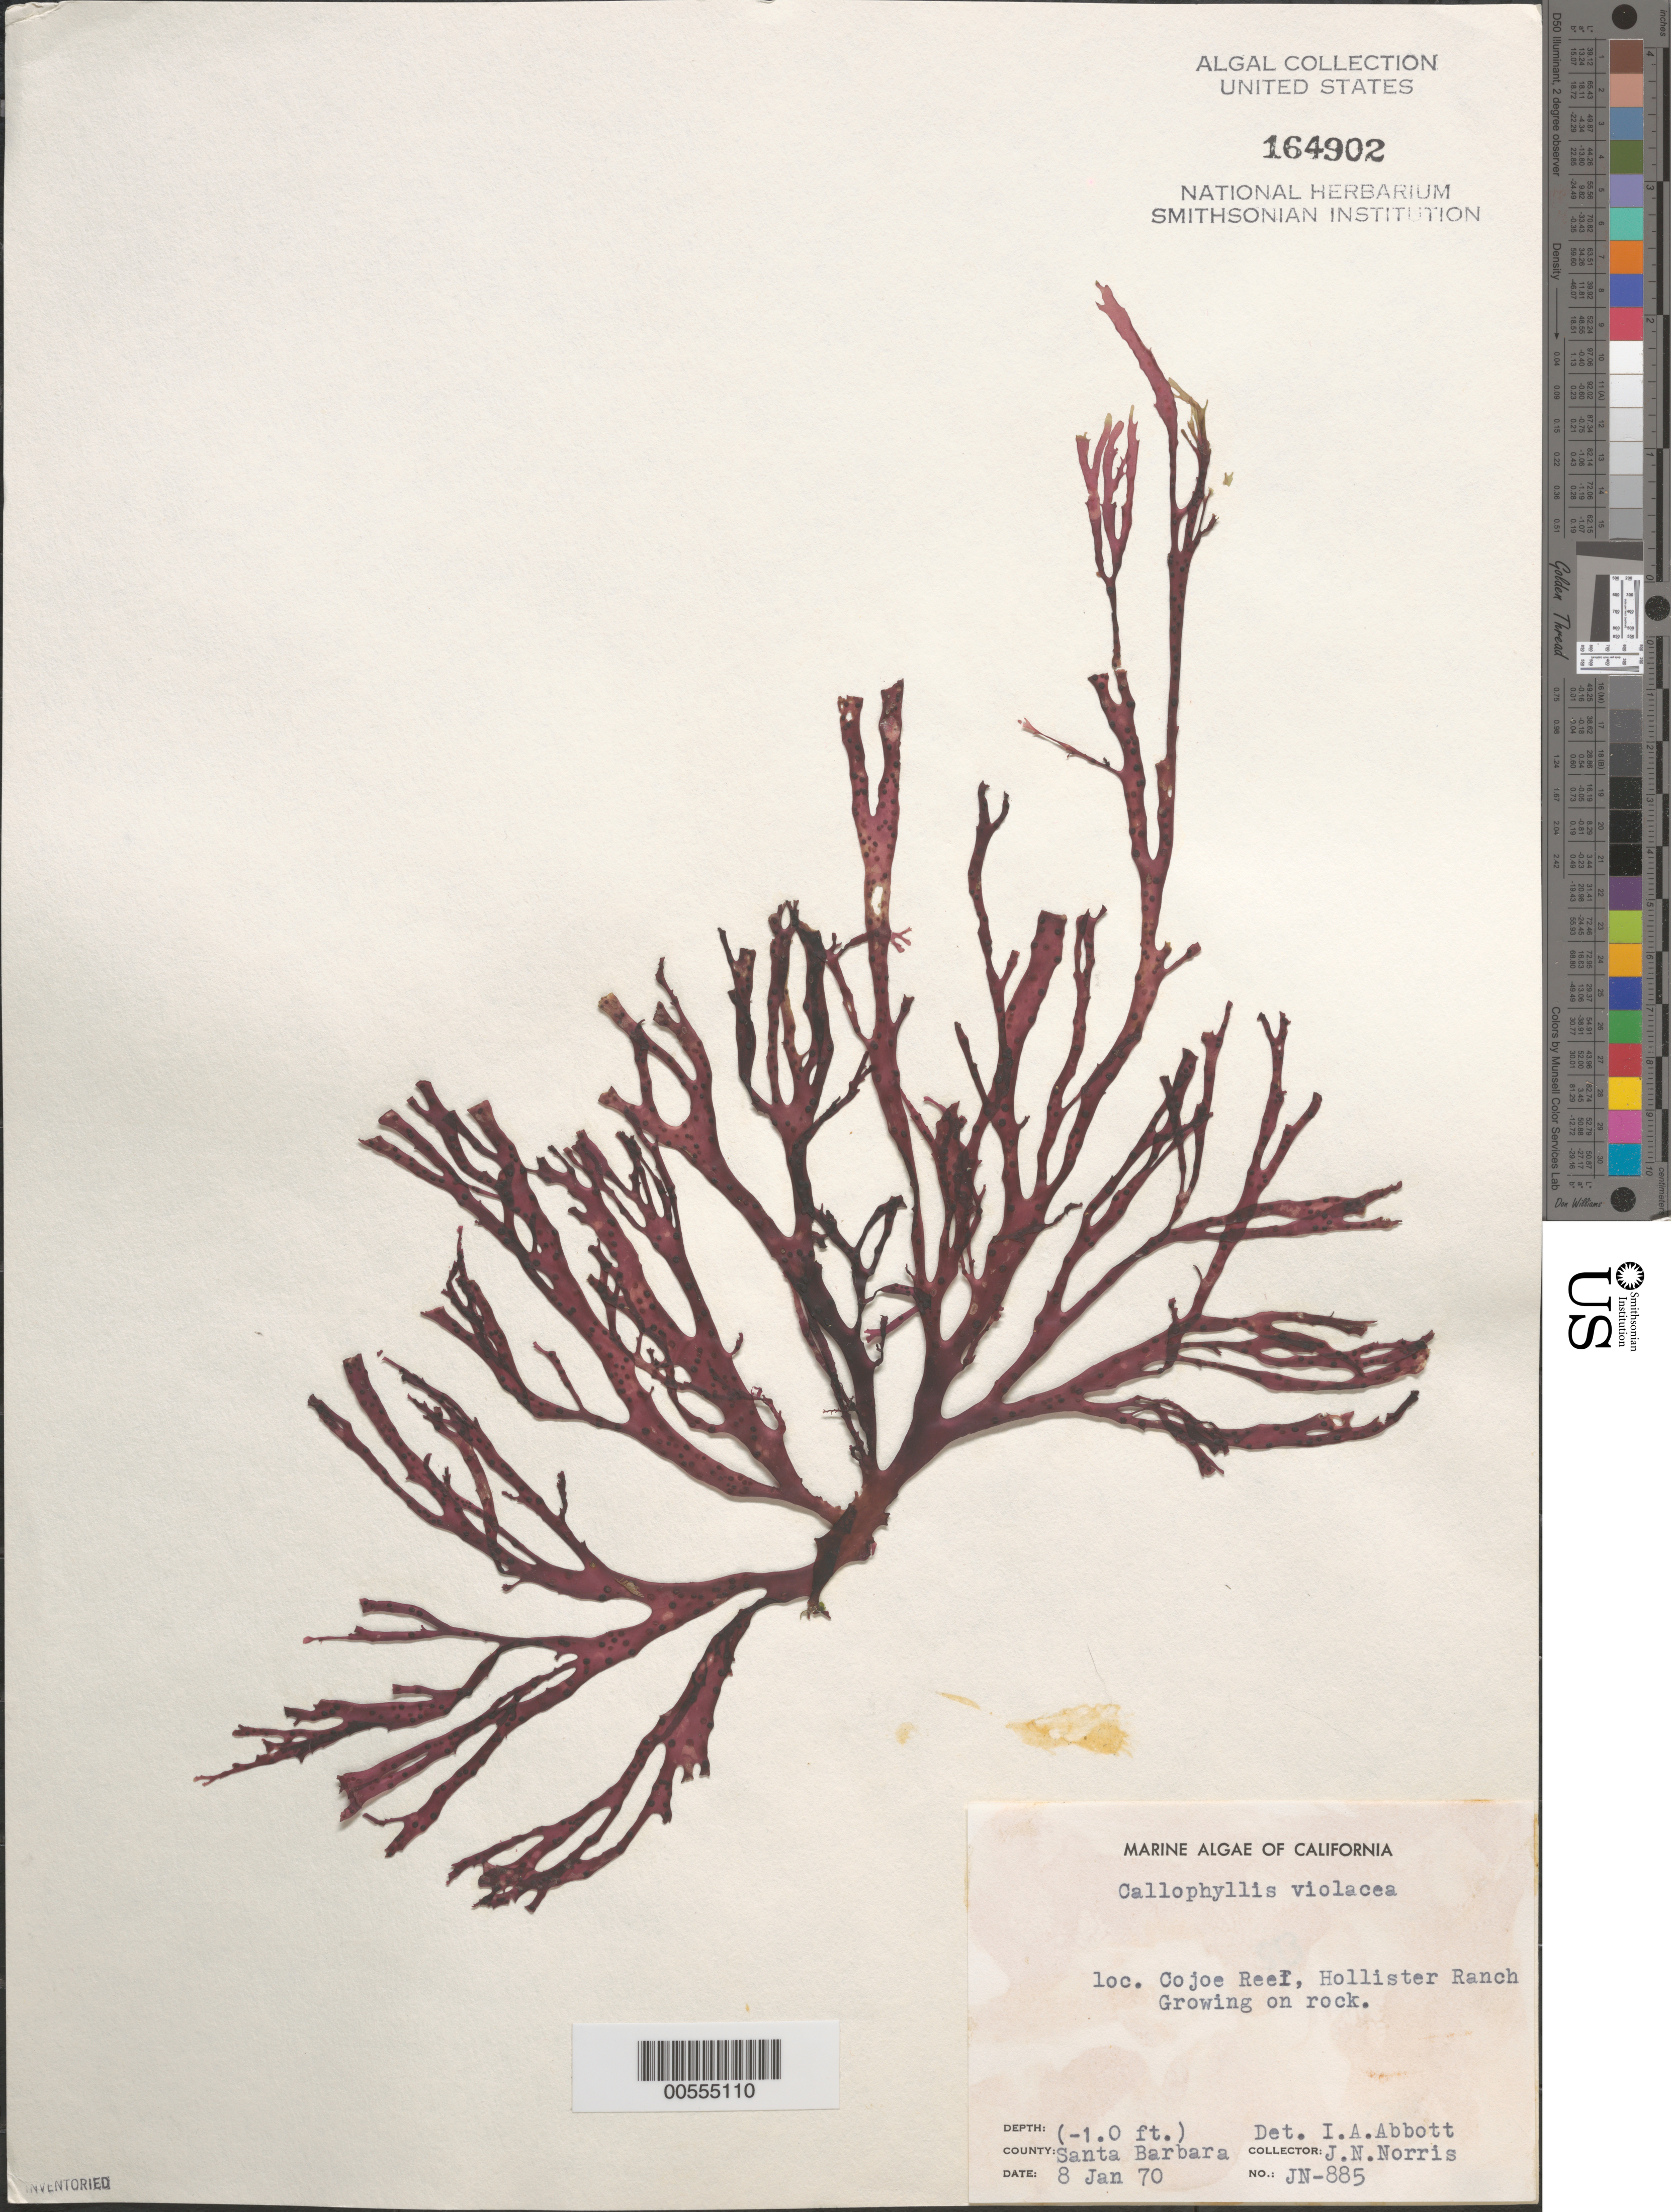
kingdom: Plantae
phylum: Rhodophyta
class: Florideophyceae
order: Gigartinales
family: Kallymeniaceae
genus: Callophyllis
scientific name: Callophyllis violacea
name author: J. Agardh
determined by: Abbott, Isabella A.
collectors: J. N. Norris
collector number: JN-885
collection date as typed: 08 Jan 1970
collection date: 1970-01-08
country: United States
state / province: California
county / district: Santa Barbara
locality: Cojo Reef, Hollister Ranch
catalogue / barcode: US 164902